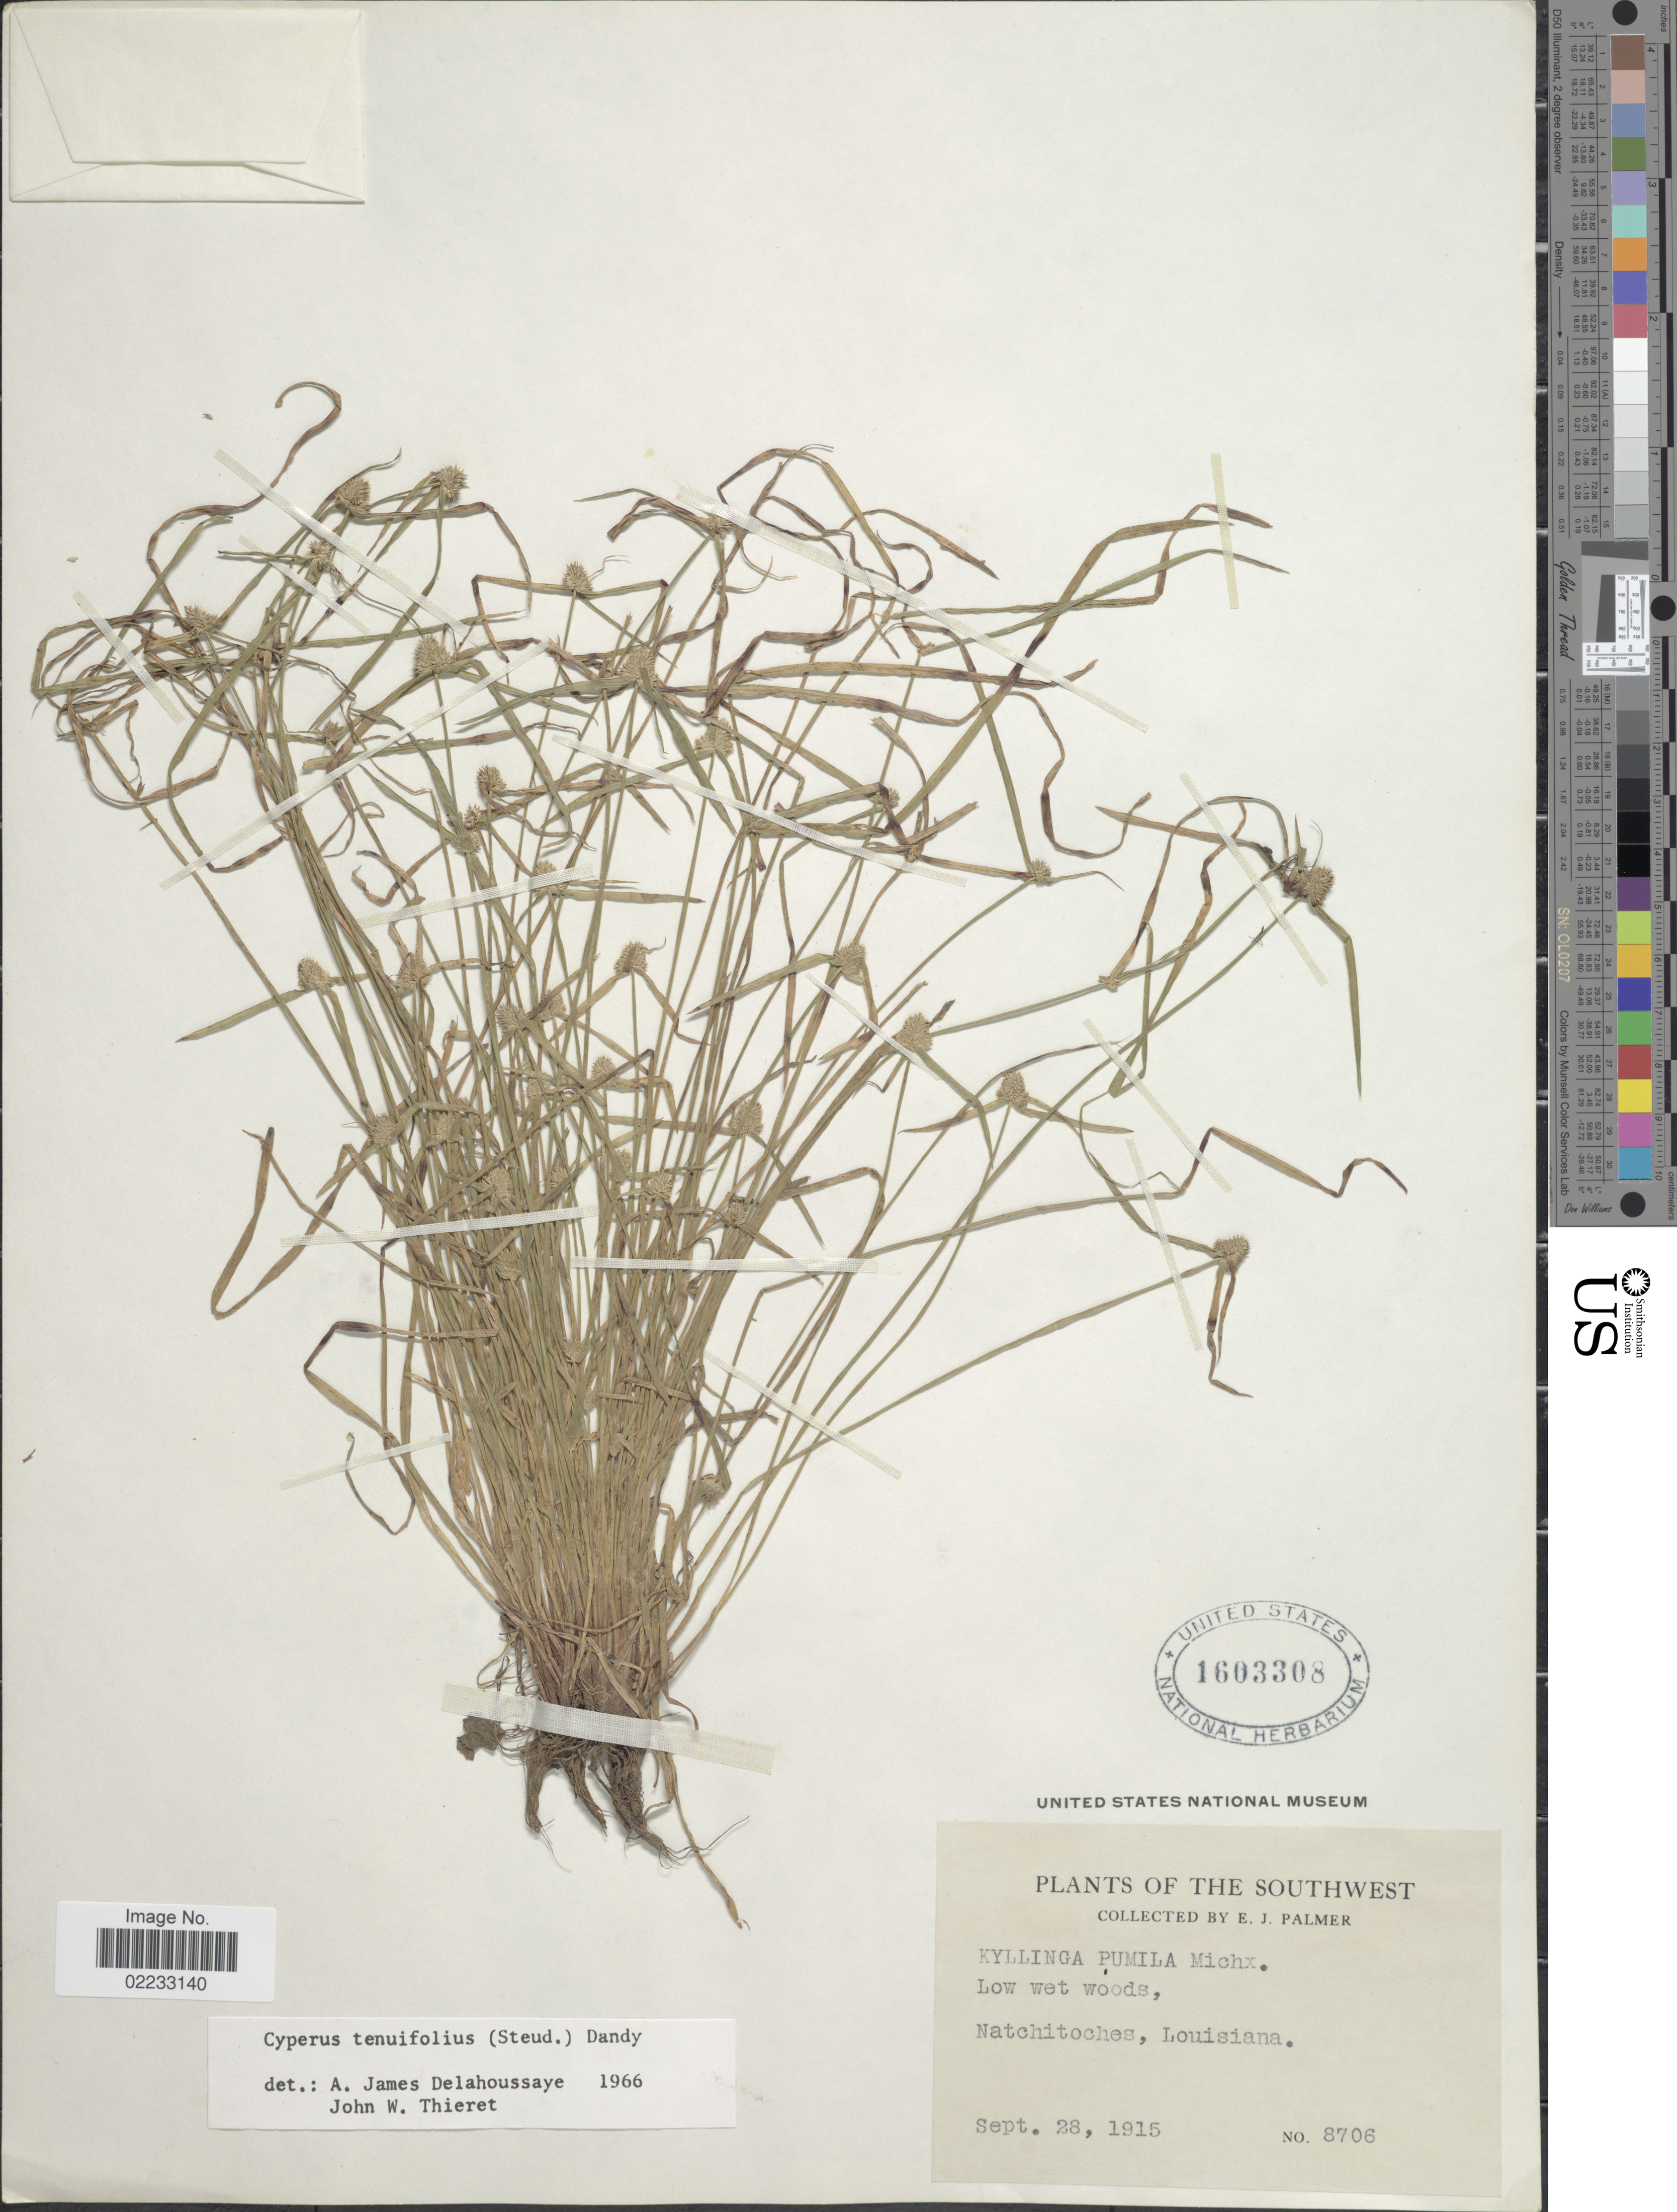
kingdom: Plantae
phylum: Tracheophyta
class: Liliopsida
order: Poales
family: Cyperaceae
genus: Cyperus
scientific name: Cyperus hortensis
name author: (Salzm. ex Steud.) Dorr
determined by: Strong, Mark T., (BOT), Smithsonian Institution - National Museum of Natural History (UNITED STATES)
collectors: E. J. Palmer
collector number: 8706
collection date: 1915-09-28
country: United States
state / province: Louisiana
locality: The Southwest, Natchitoches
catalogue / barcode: US 1603308